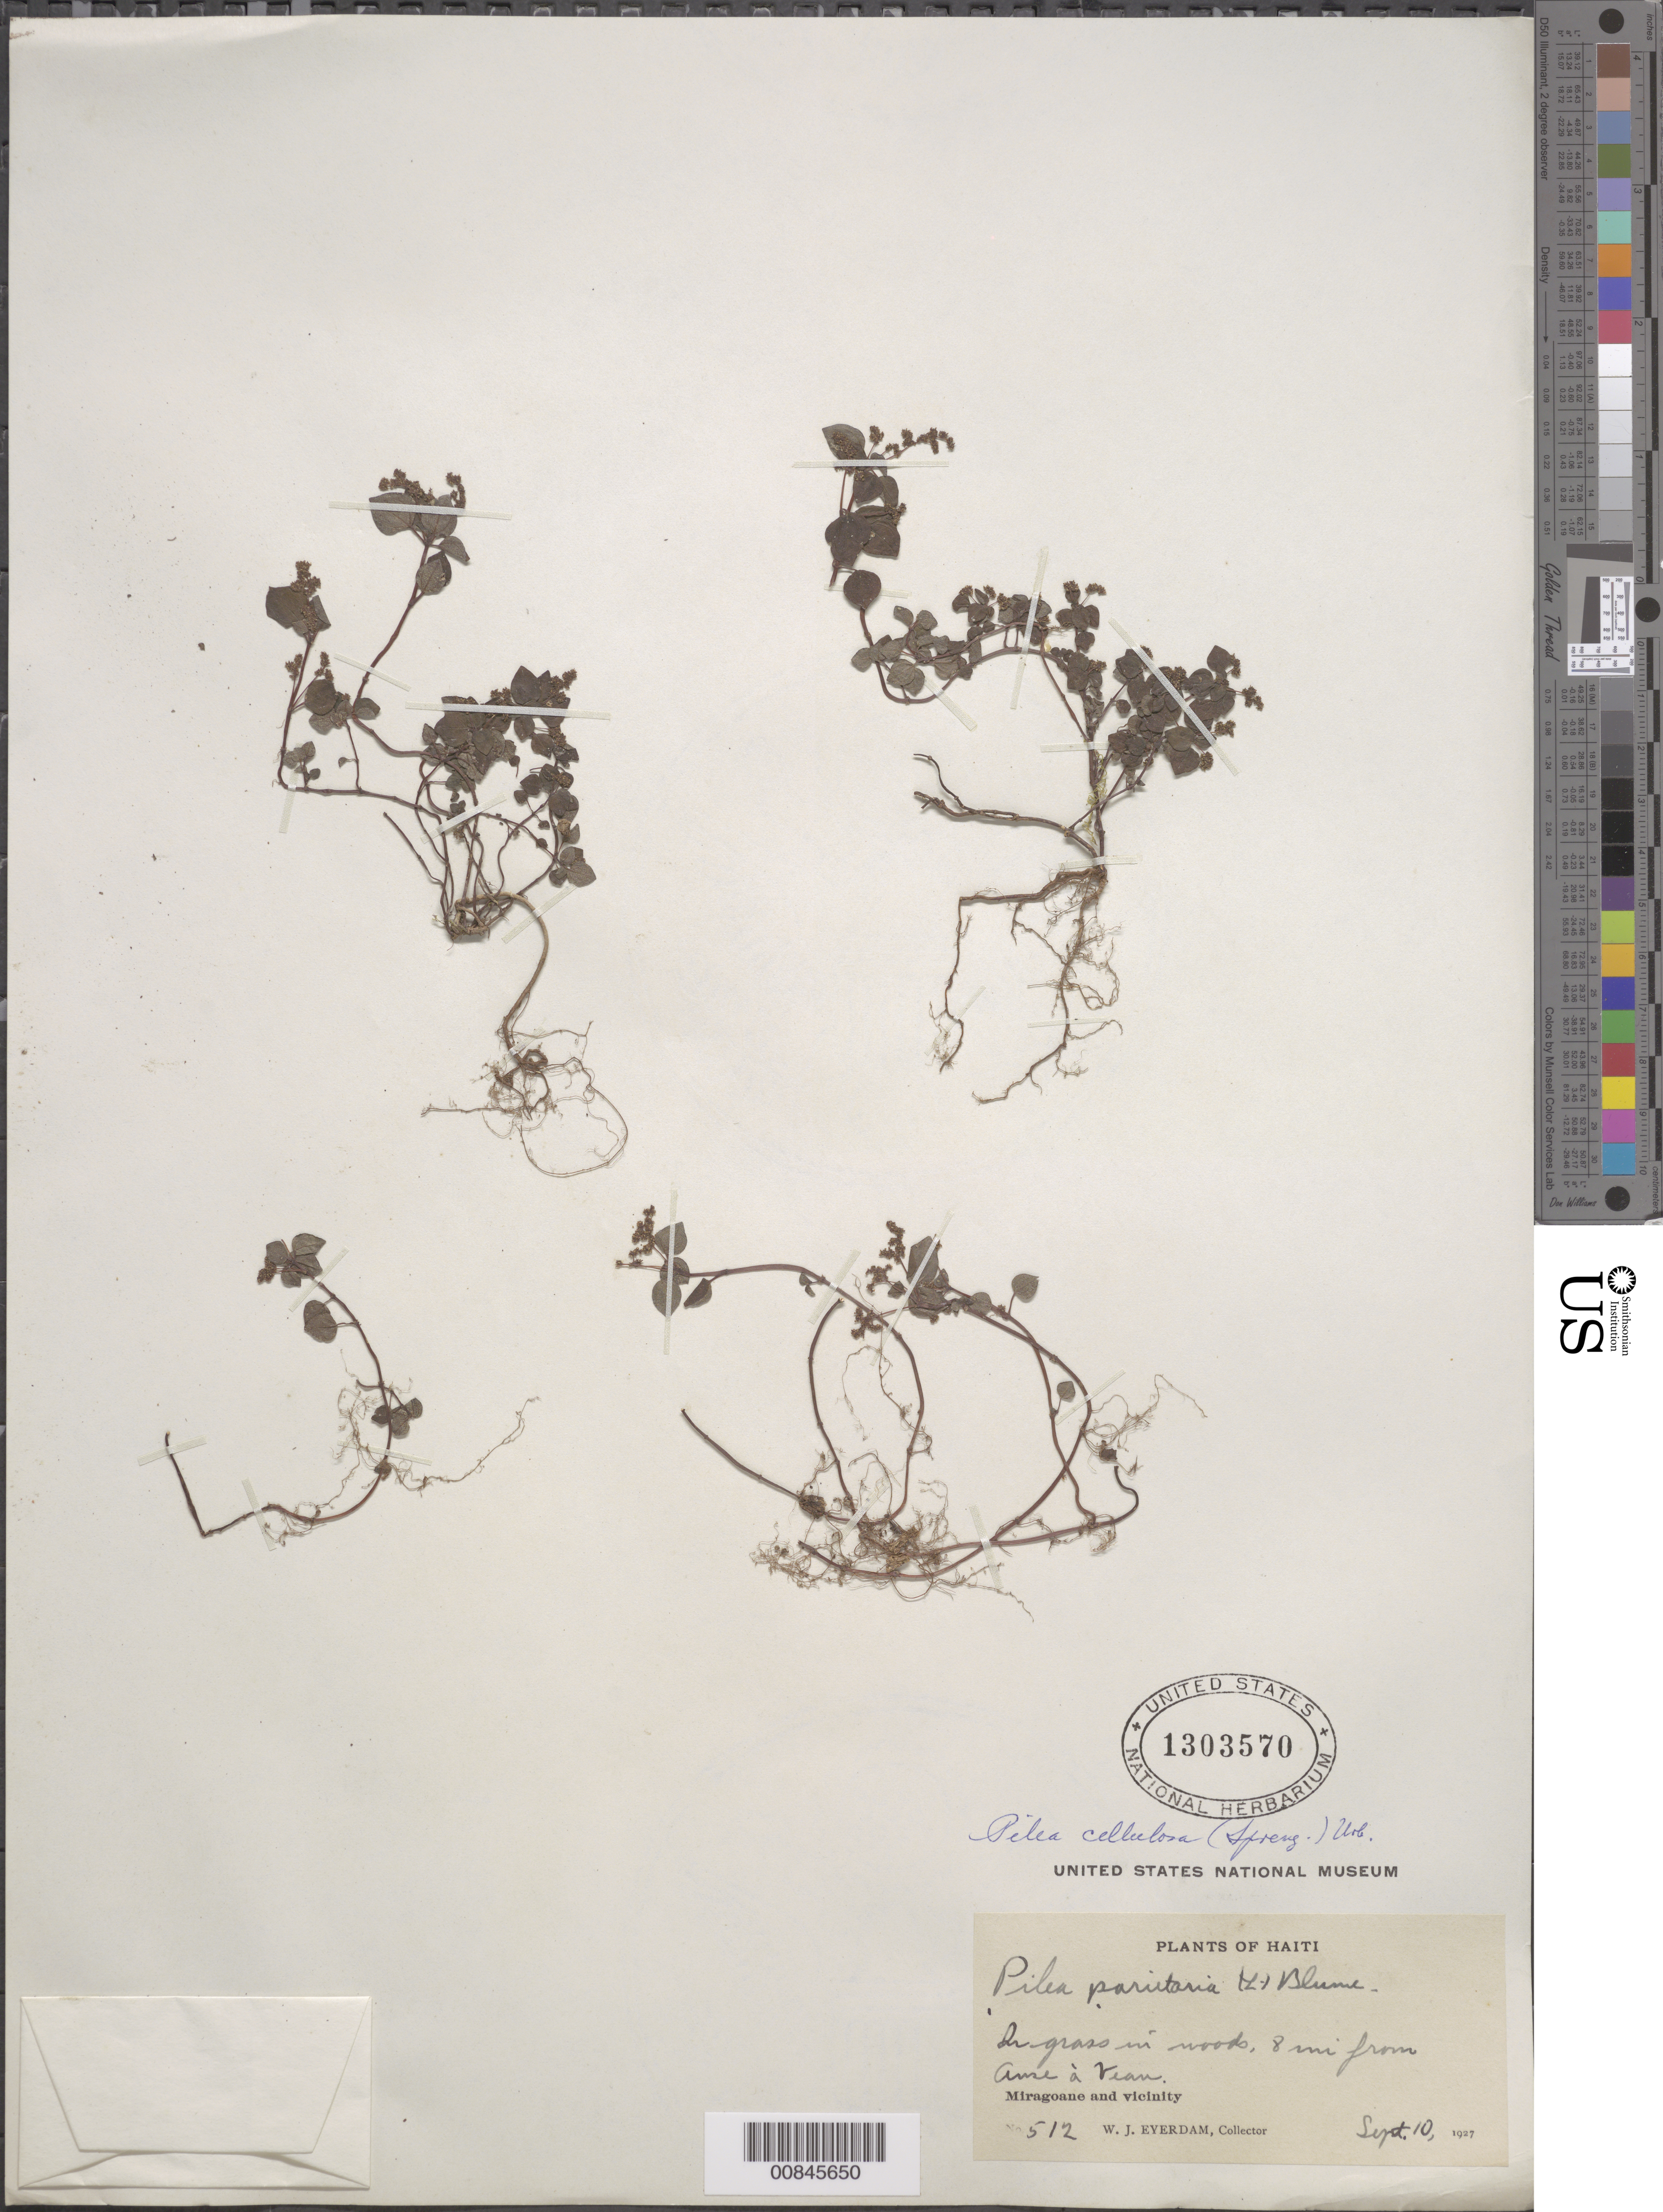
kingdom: Plantae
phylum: Tracheophyta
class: Magnoliopsida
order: Rosales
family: Urticaceae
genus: Pilea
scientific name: Pilea cellulosa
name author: Urb.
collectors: W. J. Eyerdam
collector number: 512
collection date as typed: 10 Sep 1927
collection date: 1927-09-10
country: Haiti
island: Hispaniola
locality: Miragoane and vicinity. 8 miles from Anse à Veau.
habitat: In grass in woods.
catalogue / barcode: US 1303570